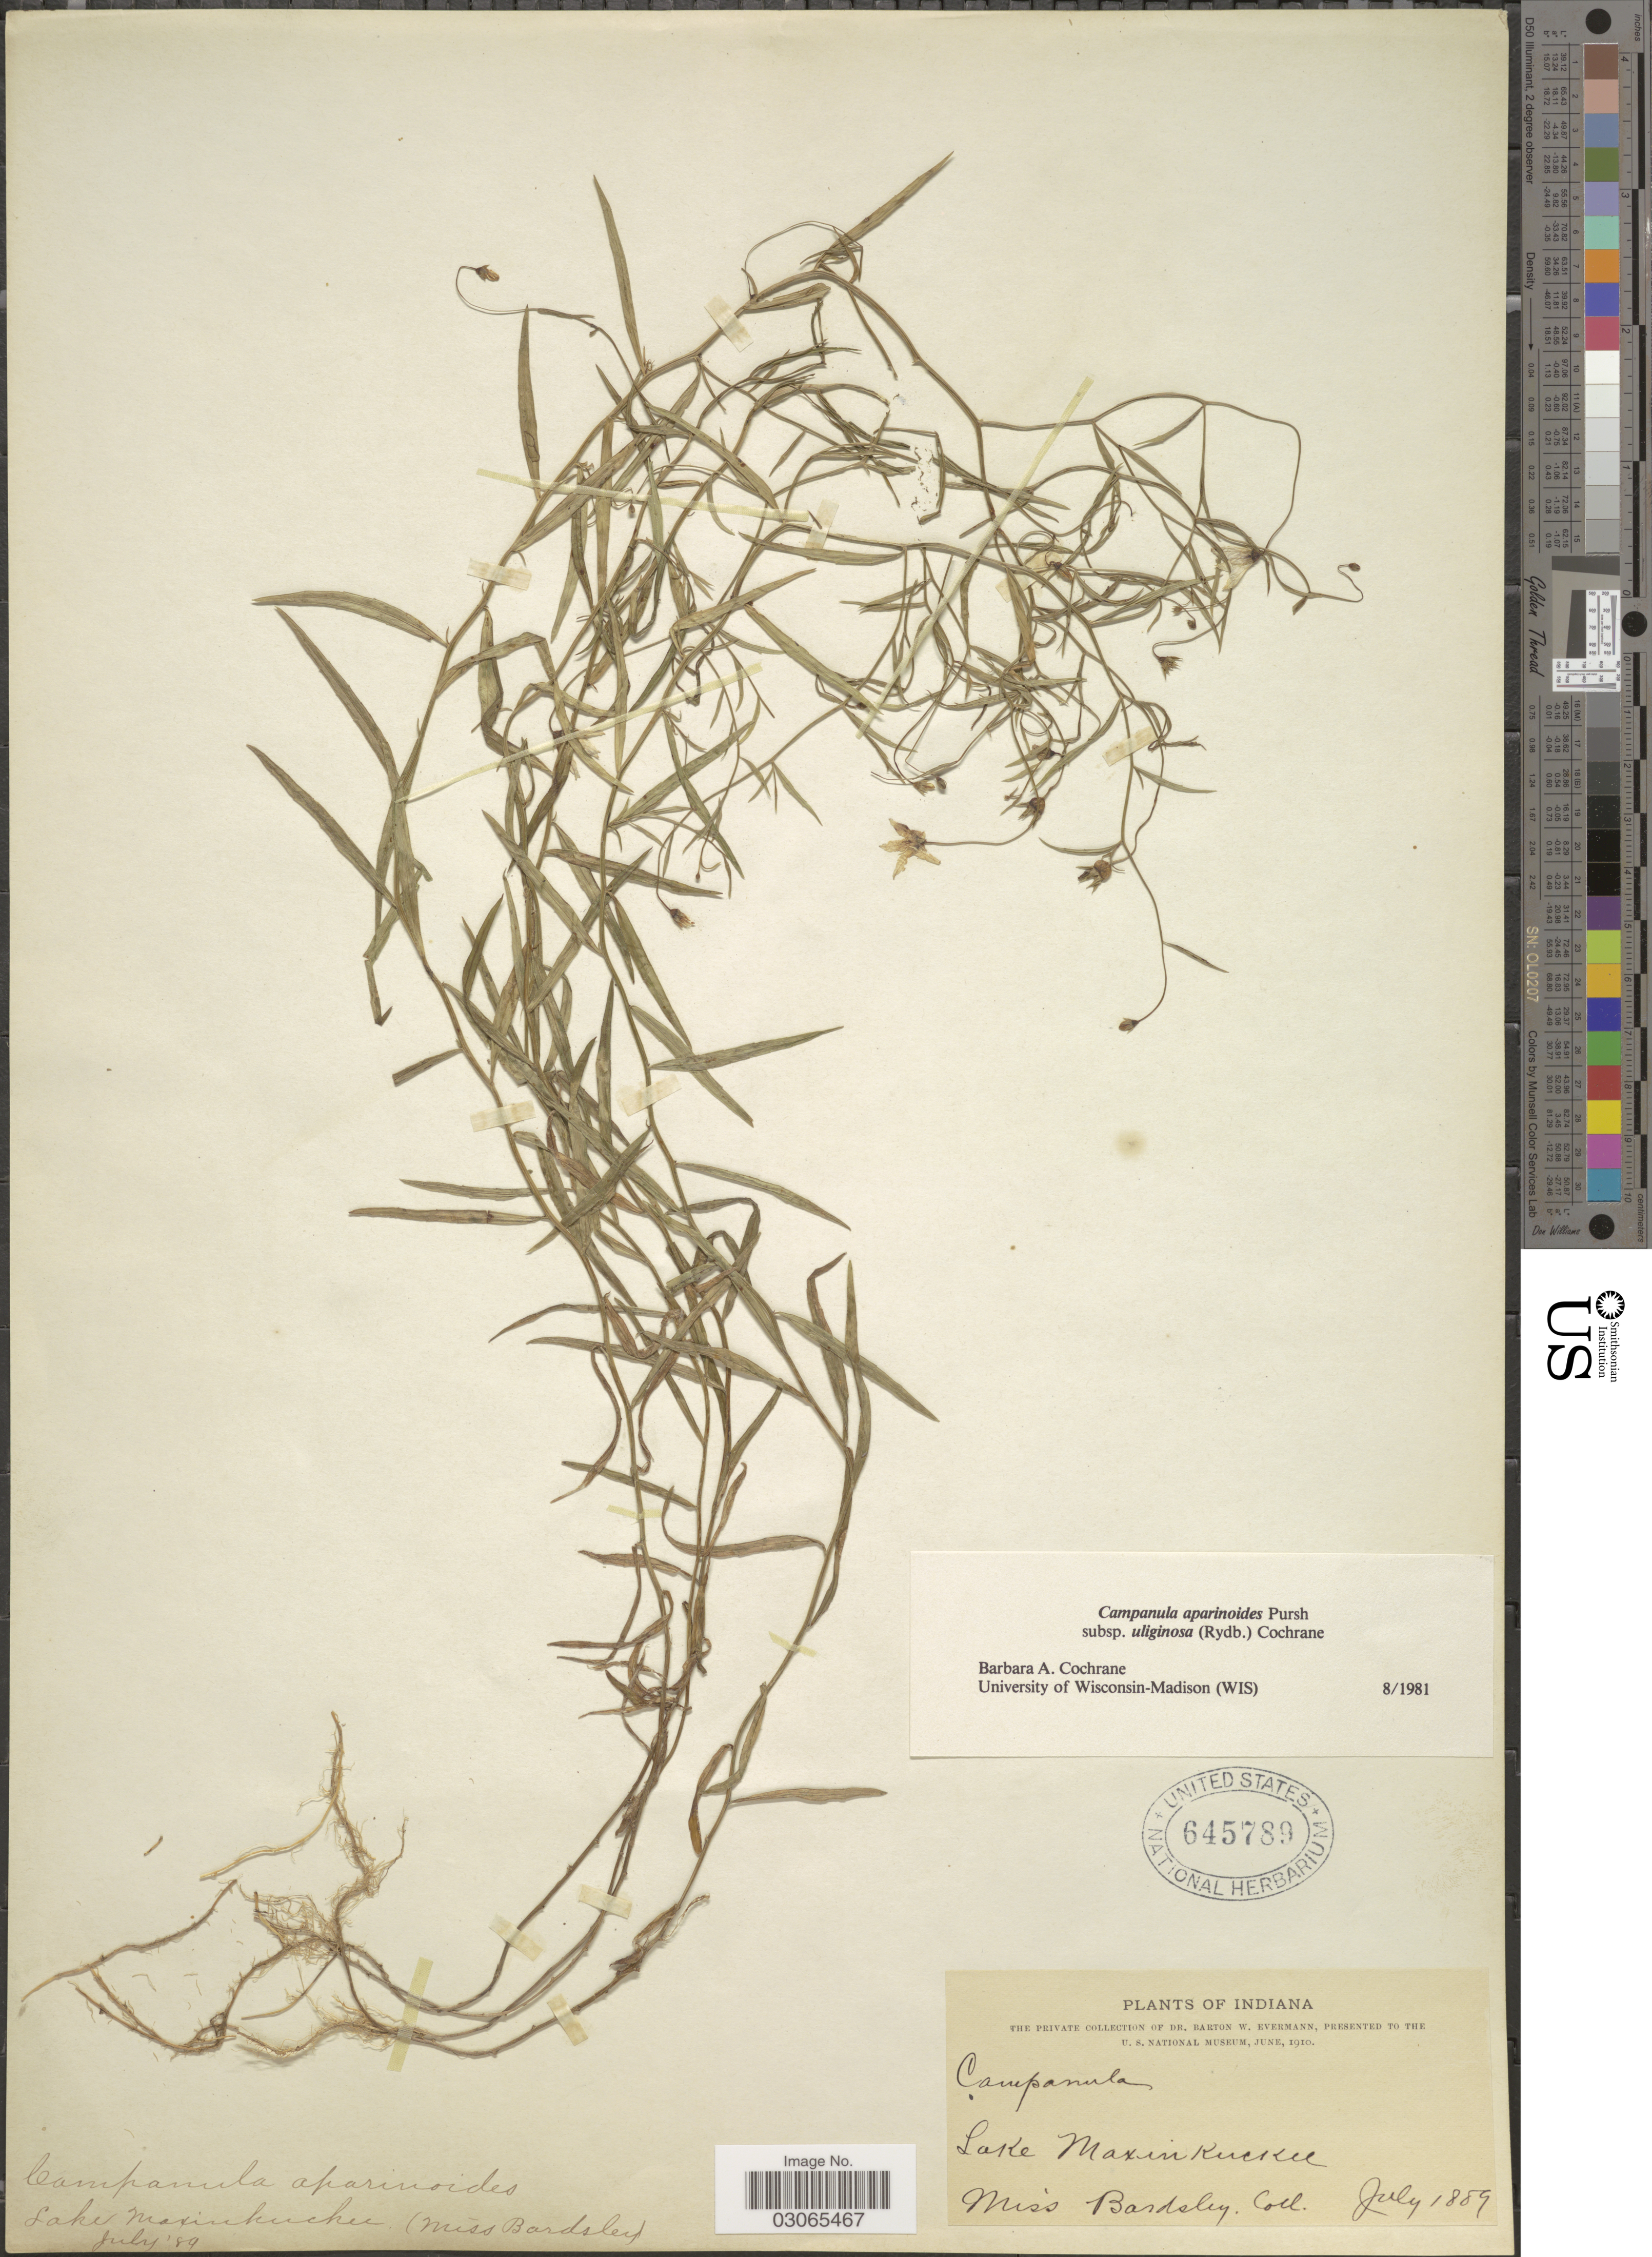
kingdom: Plantae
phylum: Tracheophyta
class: Magnoliopsida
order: Asterales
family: Campanulaceae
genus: Campanula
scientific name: Campanula aparinoides var. uliginosa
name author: (Rydb.) Gleason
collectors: Bardsley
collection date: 1889-07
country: United States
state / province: Indiana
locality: Lake Maxinkuckee.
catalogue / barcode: US 645789